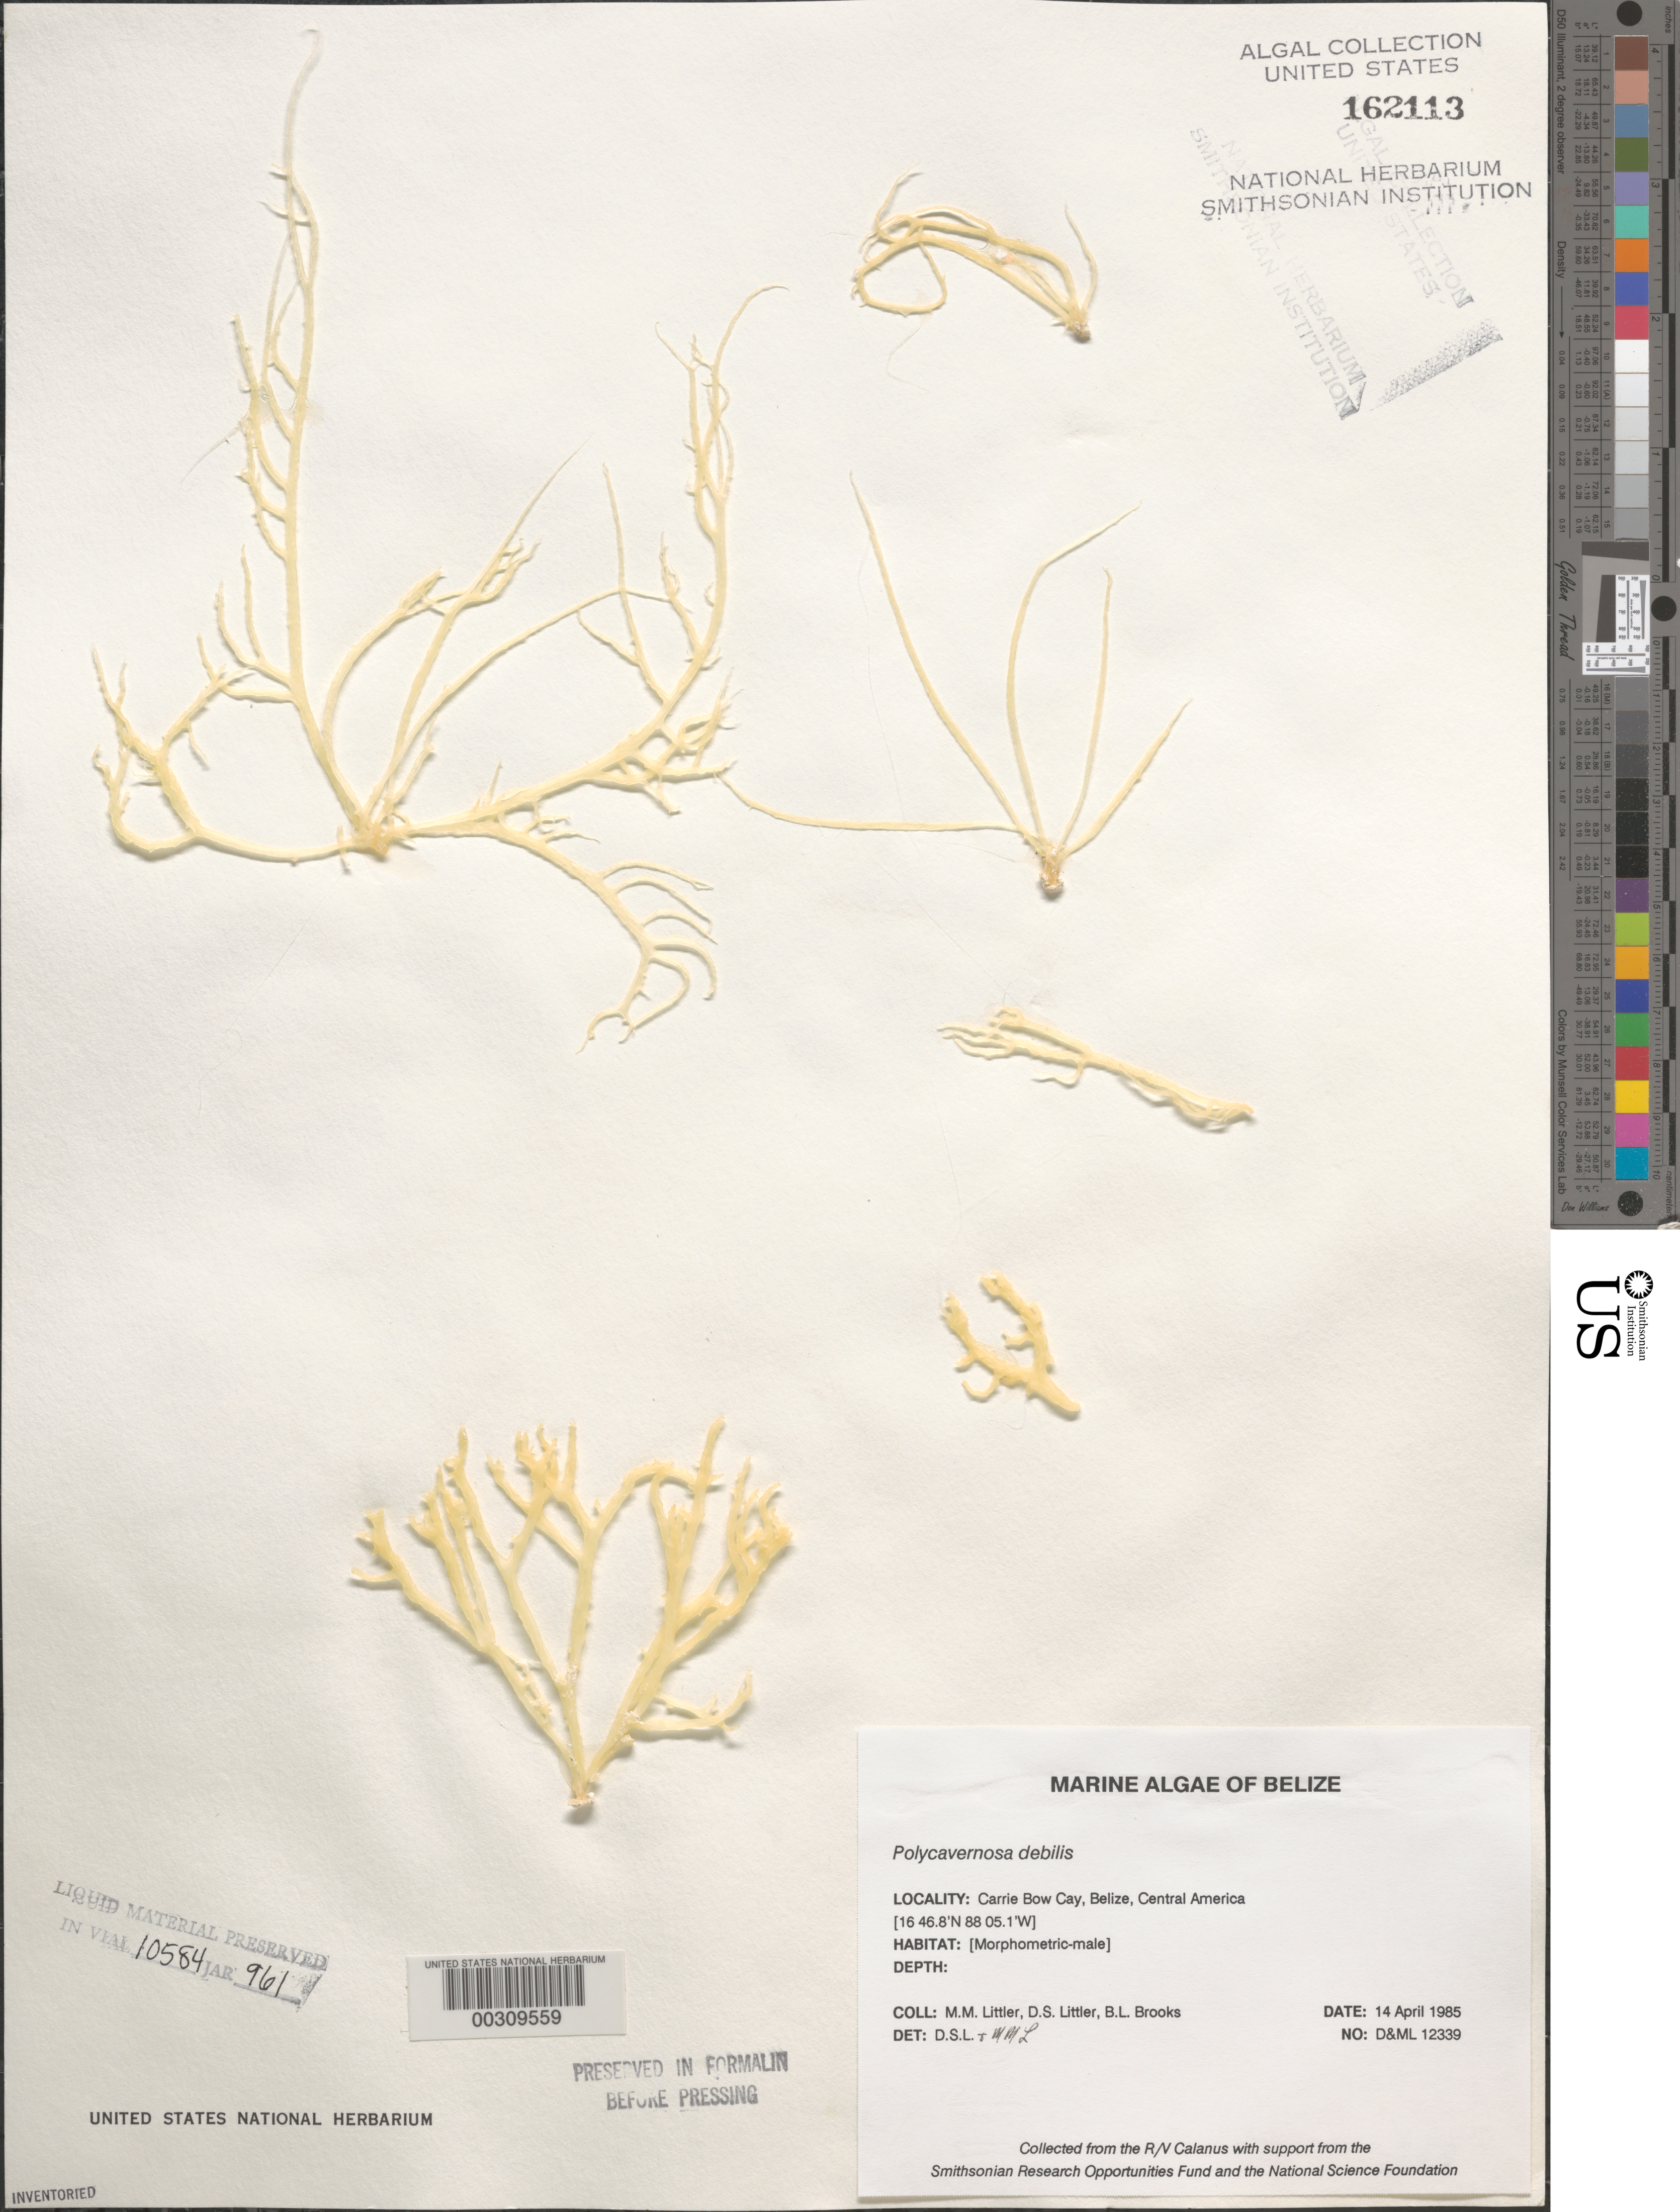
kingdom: Plantae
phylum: Rhodophyta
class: Florideophyceae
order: Gracilariales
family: Gracilariaceae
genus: Gracilaria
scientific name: Gracilaria debilis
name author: (Forssk.) Børgesen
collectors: M. M. Littler, D. S. Littler & B. Brooks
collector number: D&ML 12339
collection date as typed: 14 Apr 1985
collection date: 1985-04-14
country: Belize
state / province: Stann Creek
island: Carrie Bow Cay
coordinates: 16 46.8' N, 88 05.1' W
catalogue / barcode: US 162113